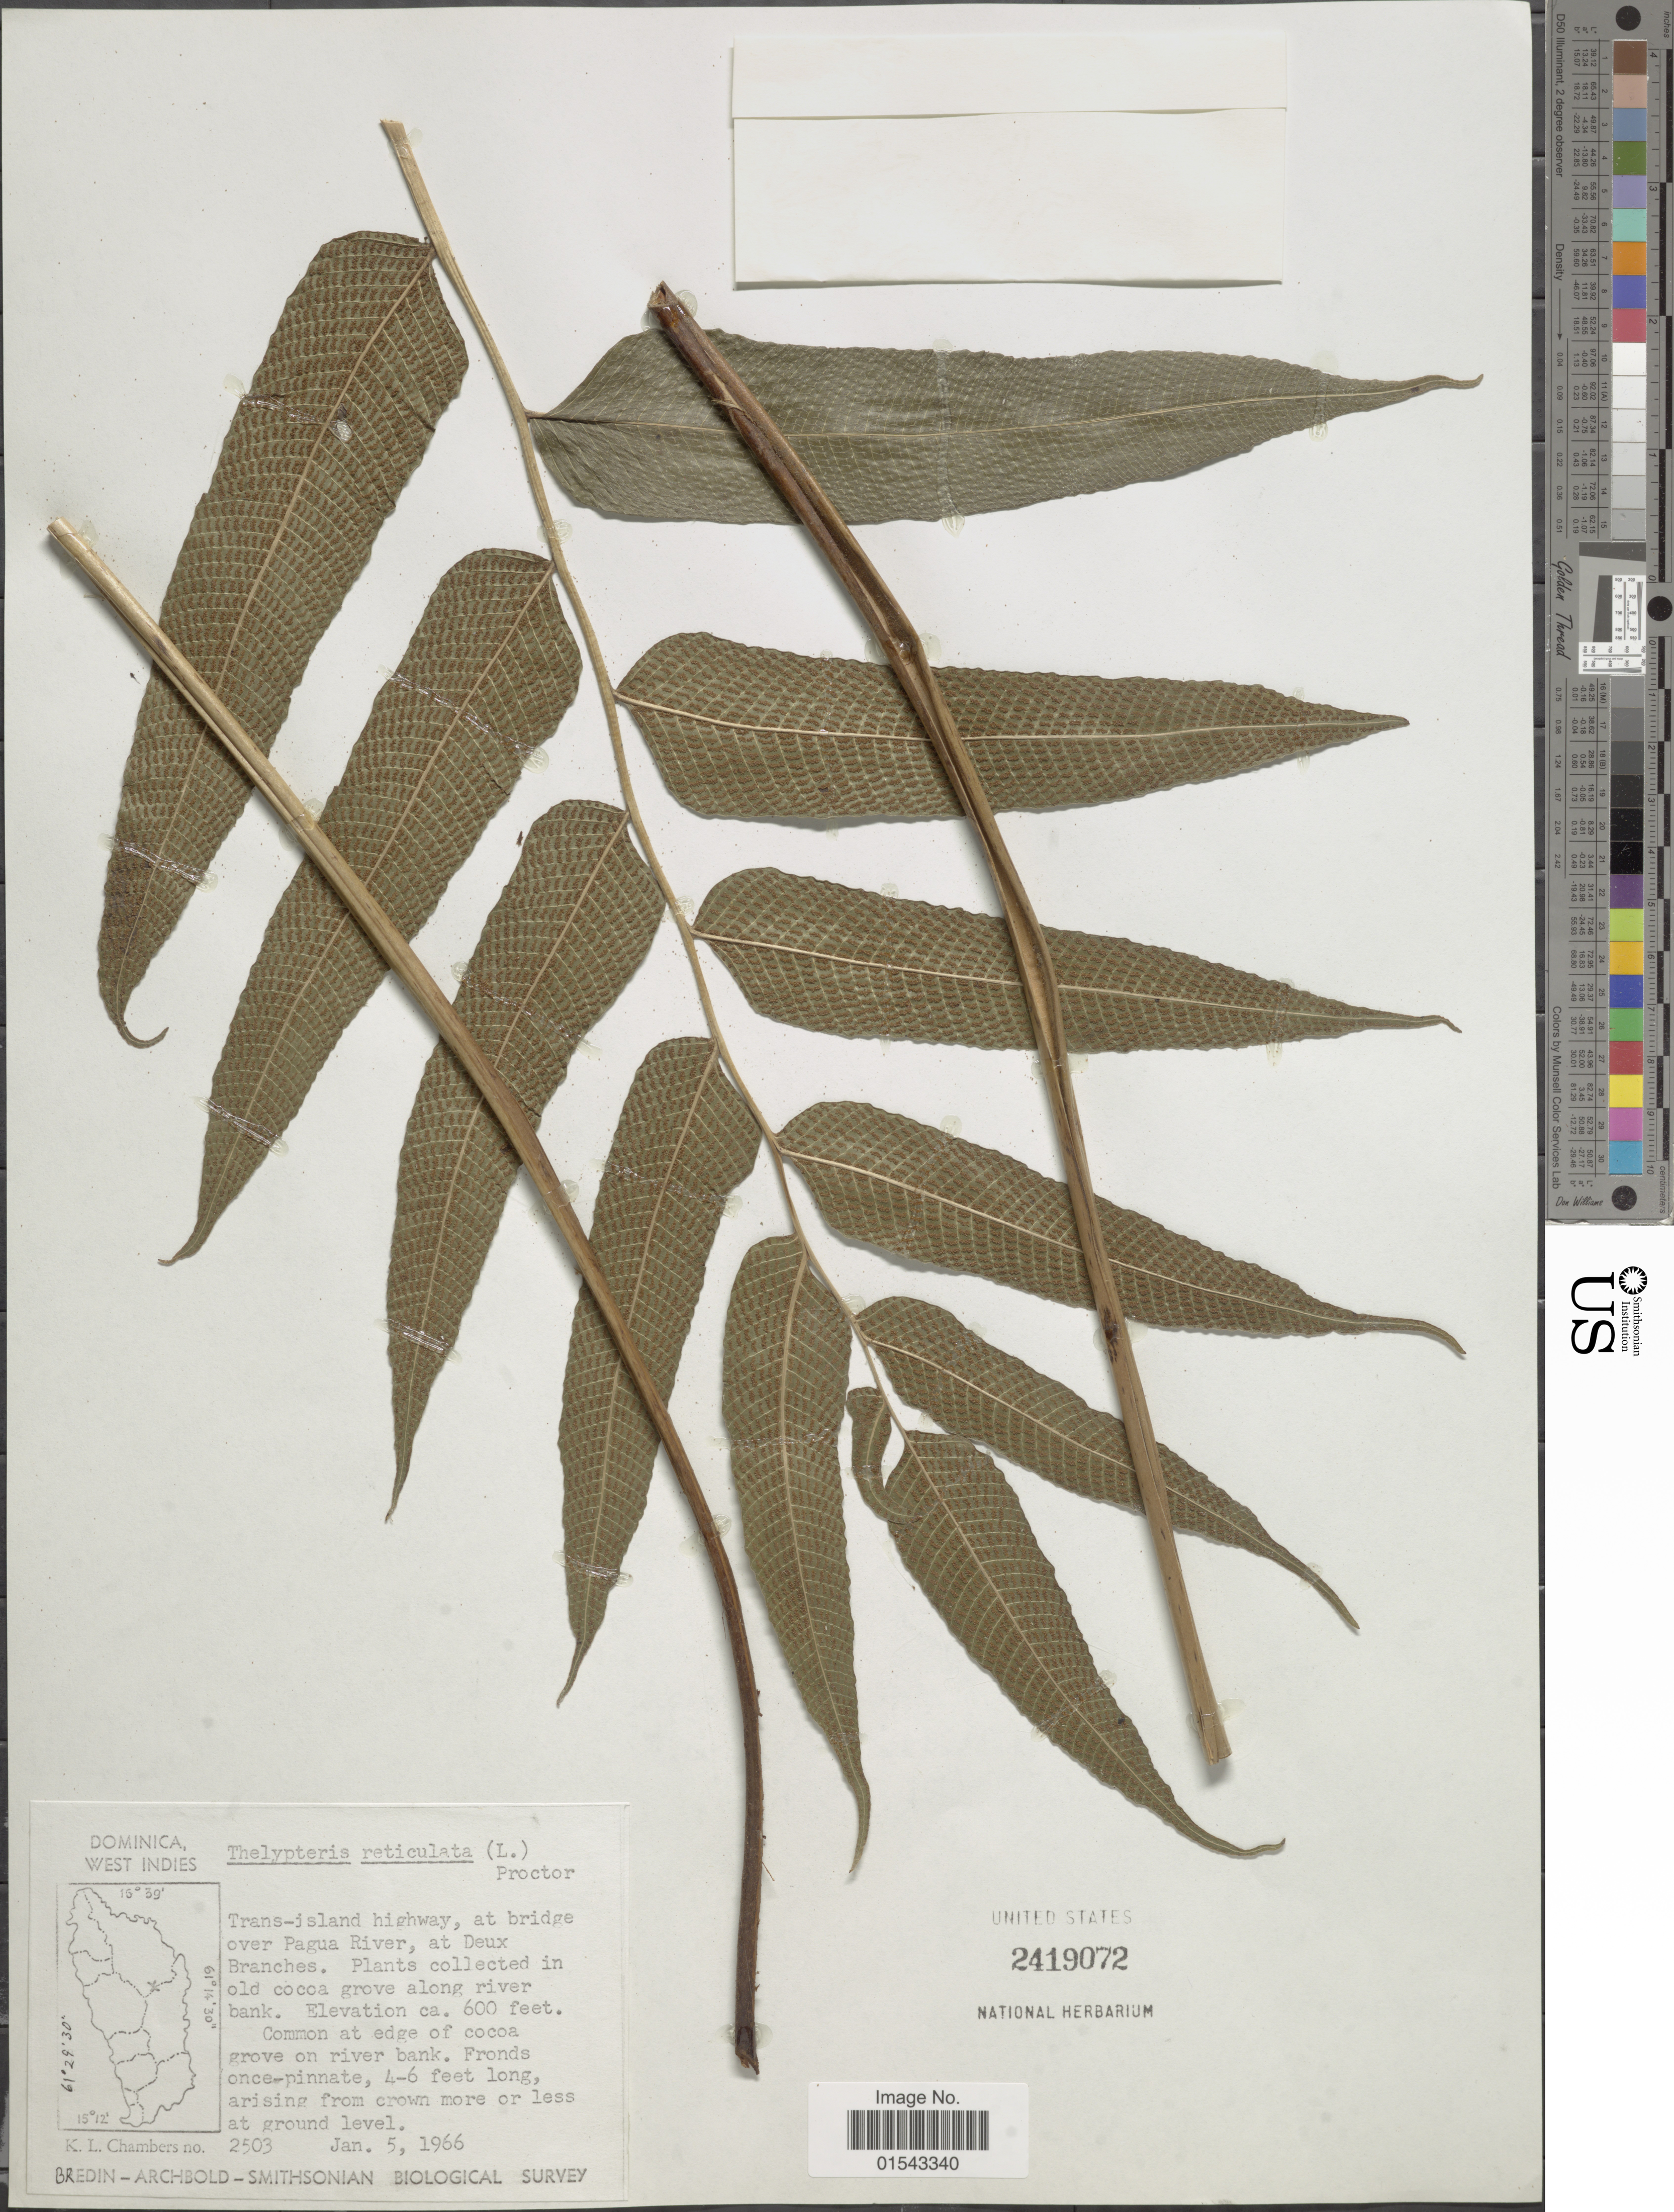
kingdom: Plantae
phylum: Tracheophyta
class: Polypodiopsida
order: Polypodiales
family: Thelypteridaceae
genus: Meniscium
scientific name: Meniscium reticulatum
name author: (L.) Sw.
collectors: K. Chambers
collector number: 2503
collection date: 1966-01-05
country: Dominica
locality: Trans-island highway, at bridge over Pagua River, at Deux Branches. old cocoa grove along river bank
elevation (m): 183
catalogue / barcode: US 2419072